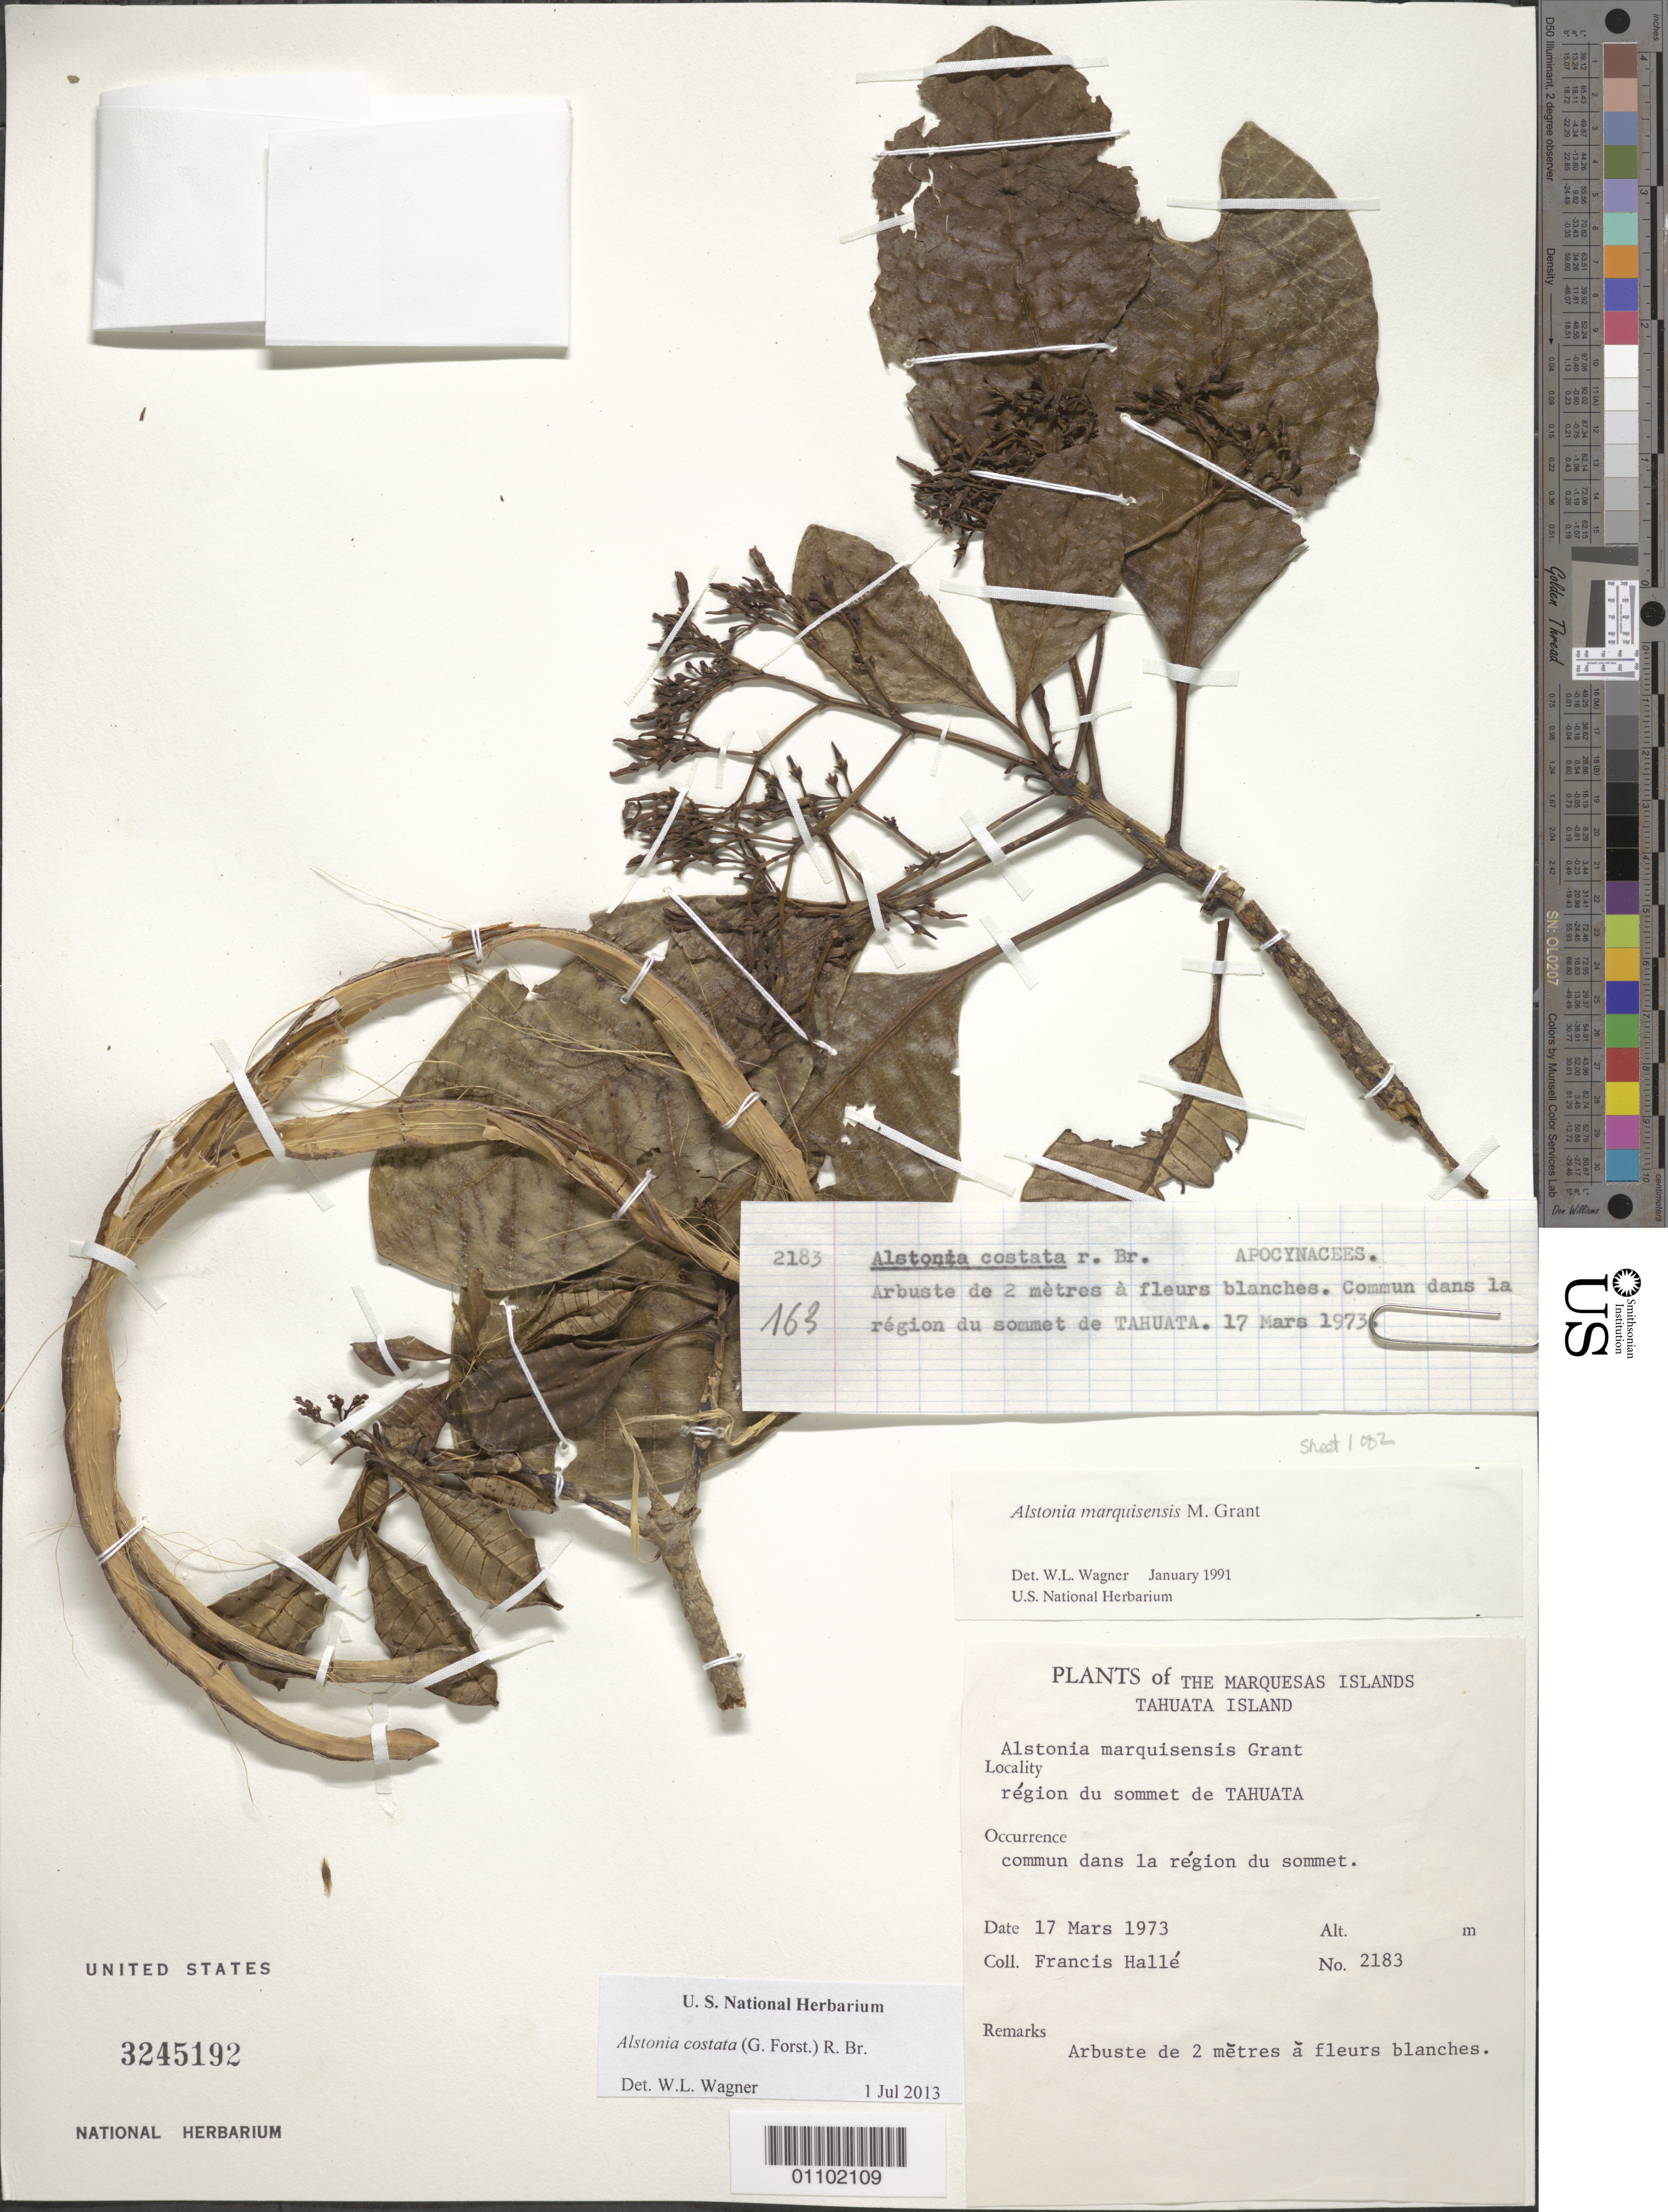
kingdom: Plantae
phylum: Tracheophyta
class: Magnoliopsida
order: Gentianales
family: Apocynaceae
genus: Alstonia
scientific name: Alstonia costata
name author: (G. Forst.) R. Br.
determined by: Lorence, David H., (PTBG), National Tropical Botanical Garden (UNITED STATES)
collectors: F. Hallé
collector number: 2183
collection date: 1973-03-17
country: French Polynesia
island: Tahuata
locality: Région du sommet de Tahuata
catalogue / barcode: US 3245192